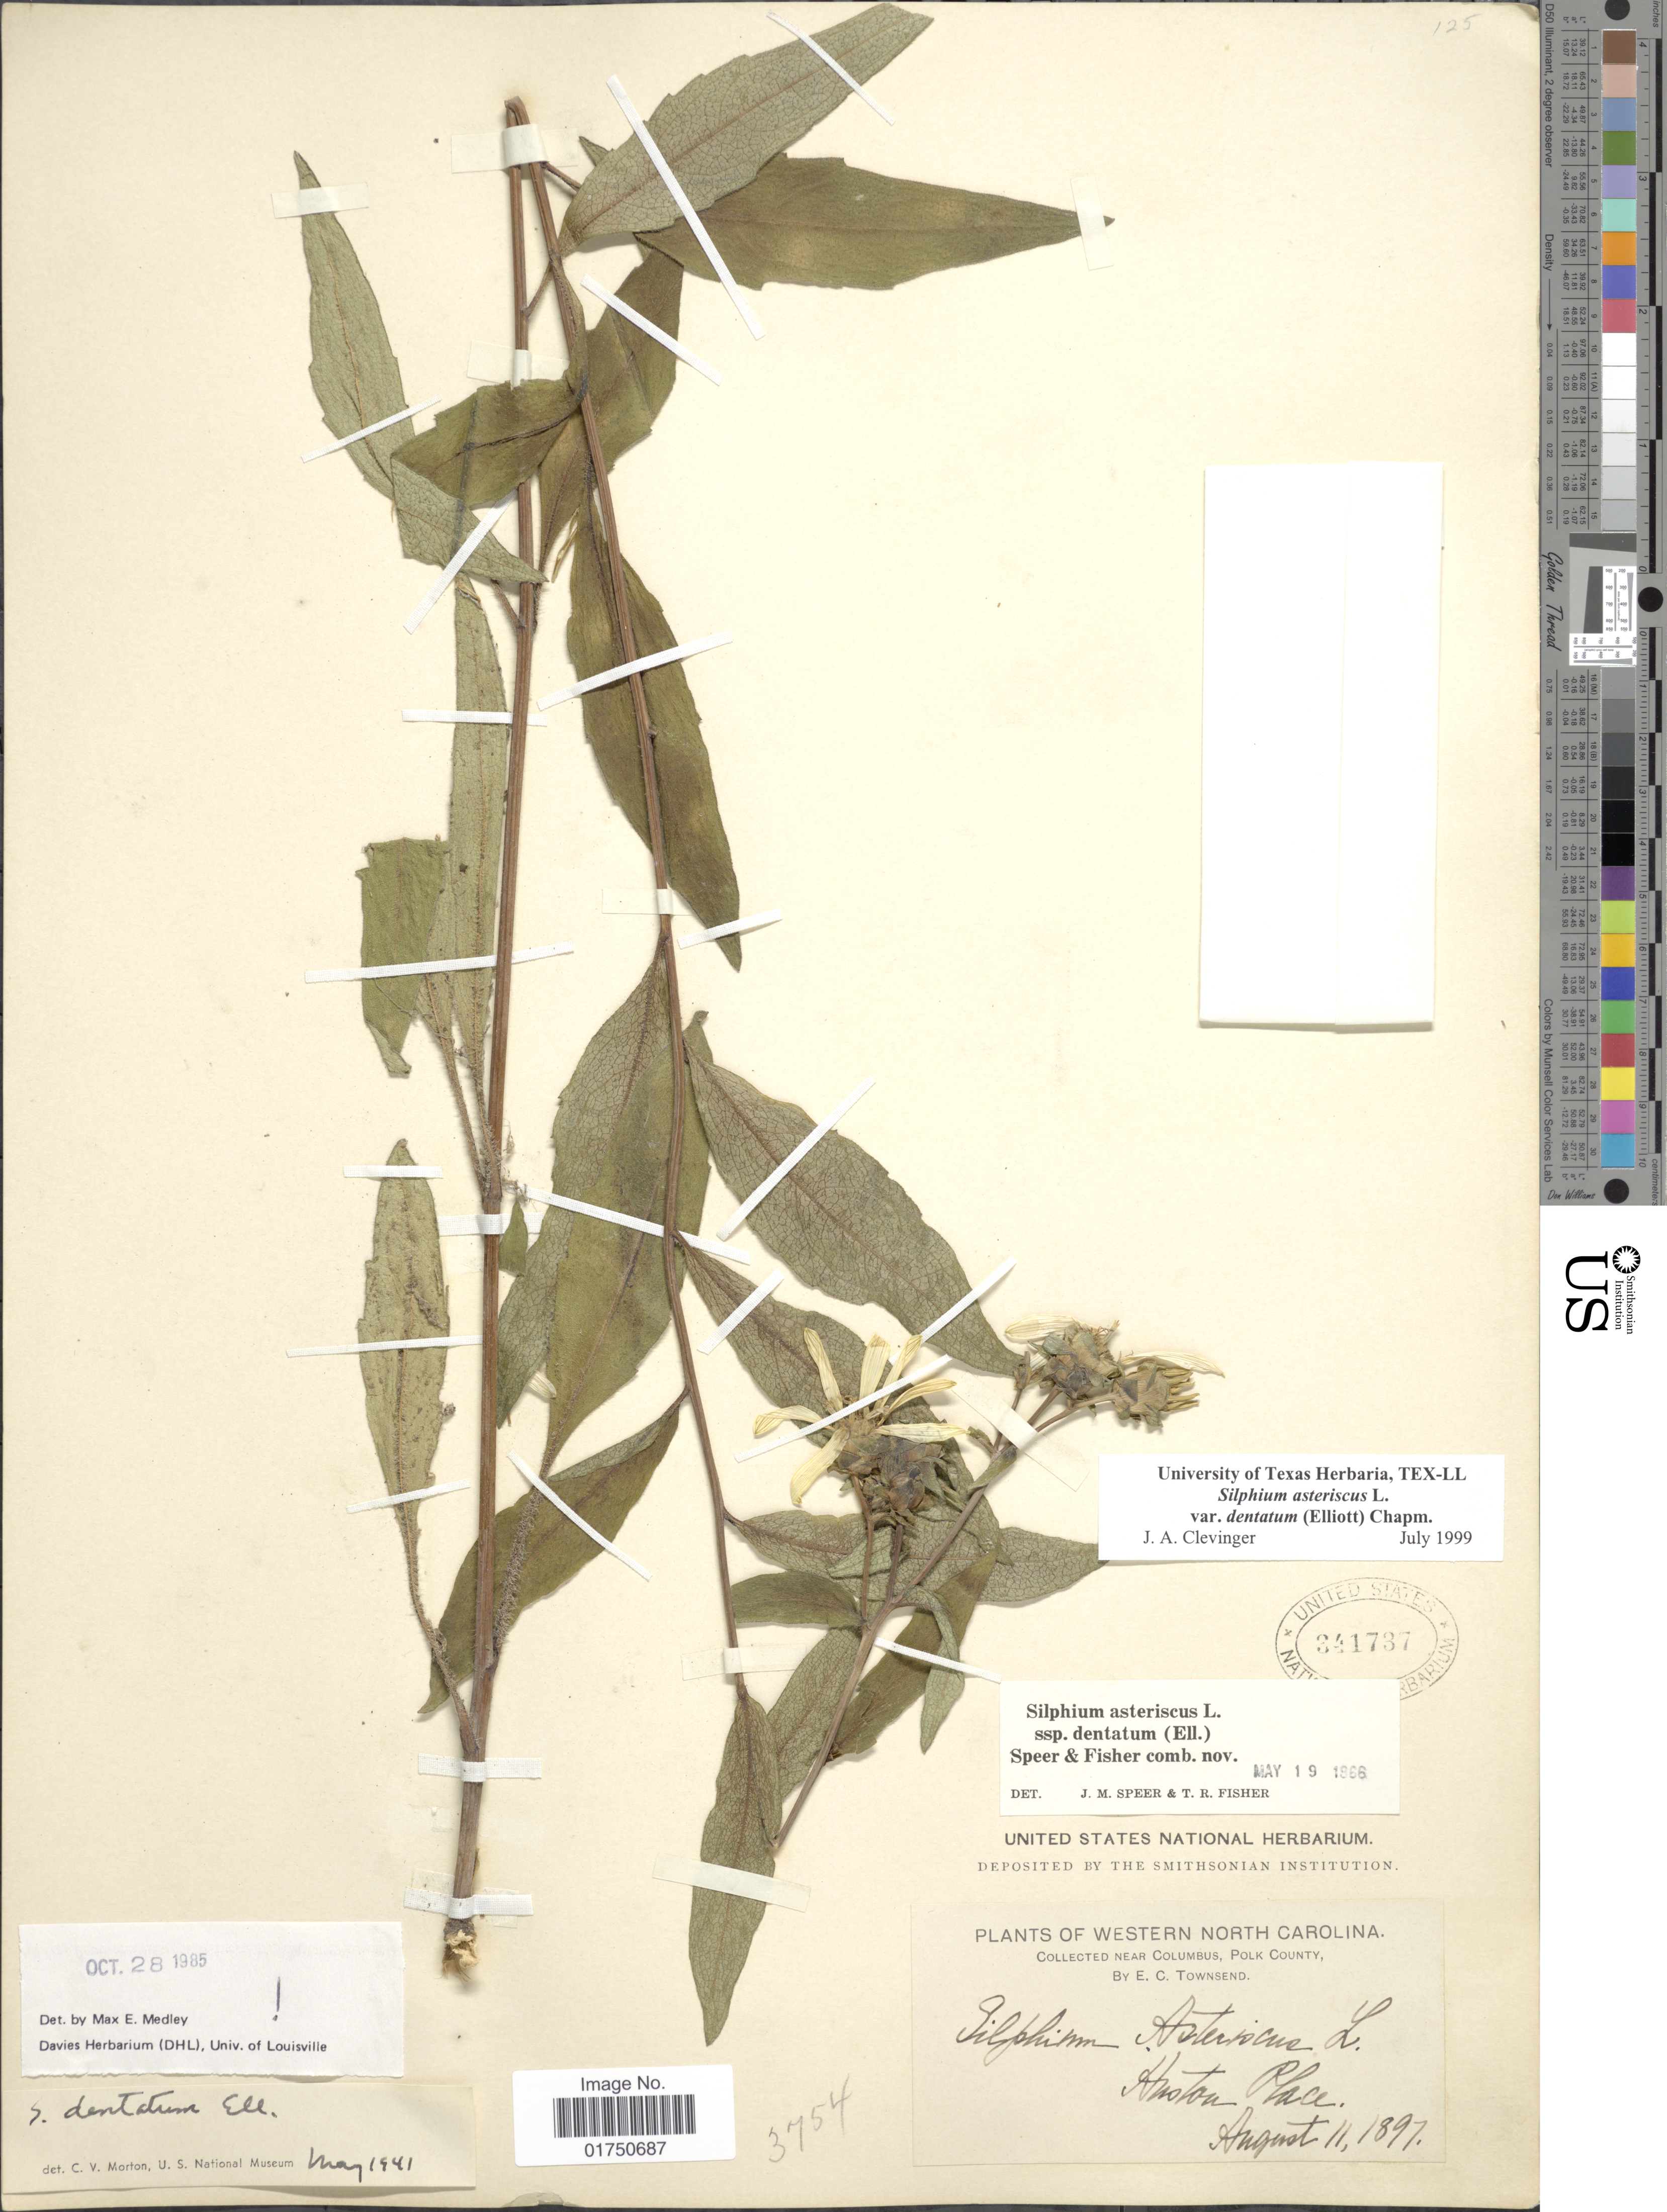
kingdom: Plantae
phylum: Tracheophyta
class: Magnoliopsida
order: Asterales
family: Asteraceae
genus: Silphium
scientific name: Silphium asteriscus var. dentatum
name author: (Elliott) Chapm.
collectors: E. C. Townsend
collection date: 1897-08-11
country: United States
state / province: North Carolina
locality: Western North Caroline. Collected near Columbus, Polk County. Anston Place.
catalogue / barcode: US 341737